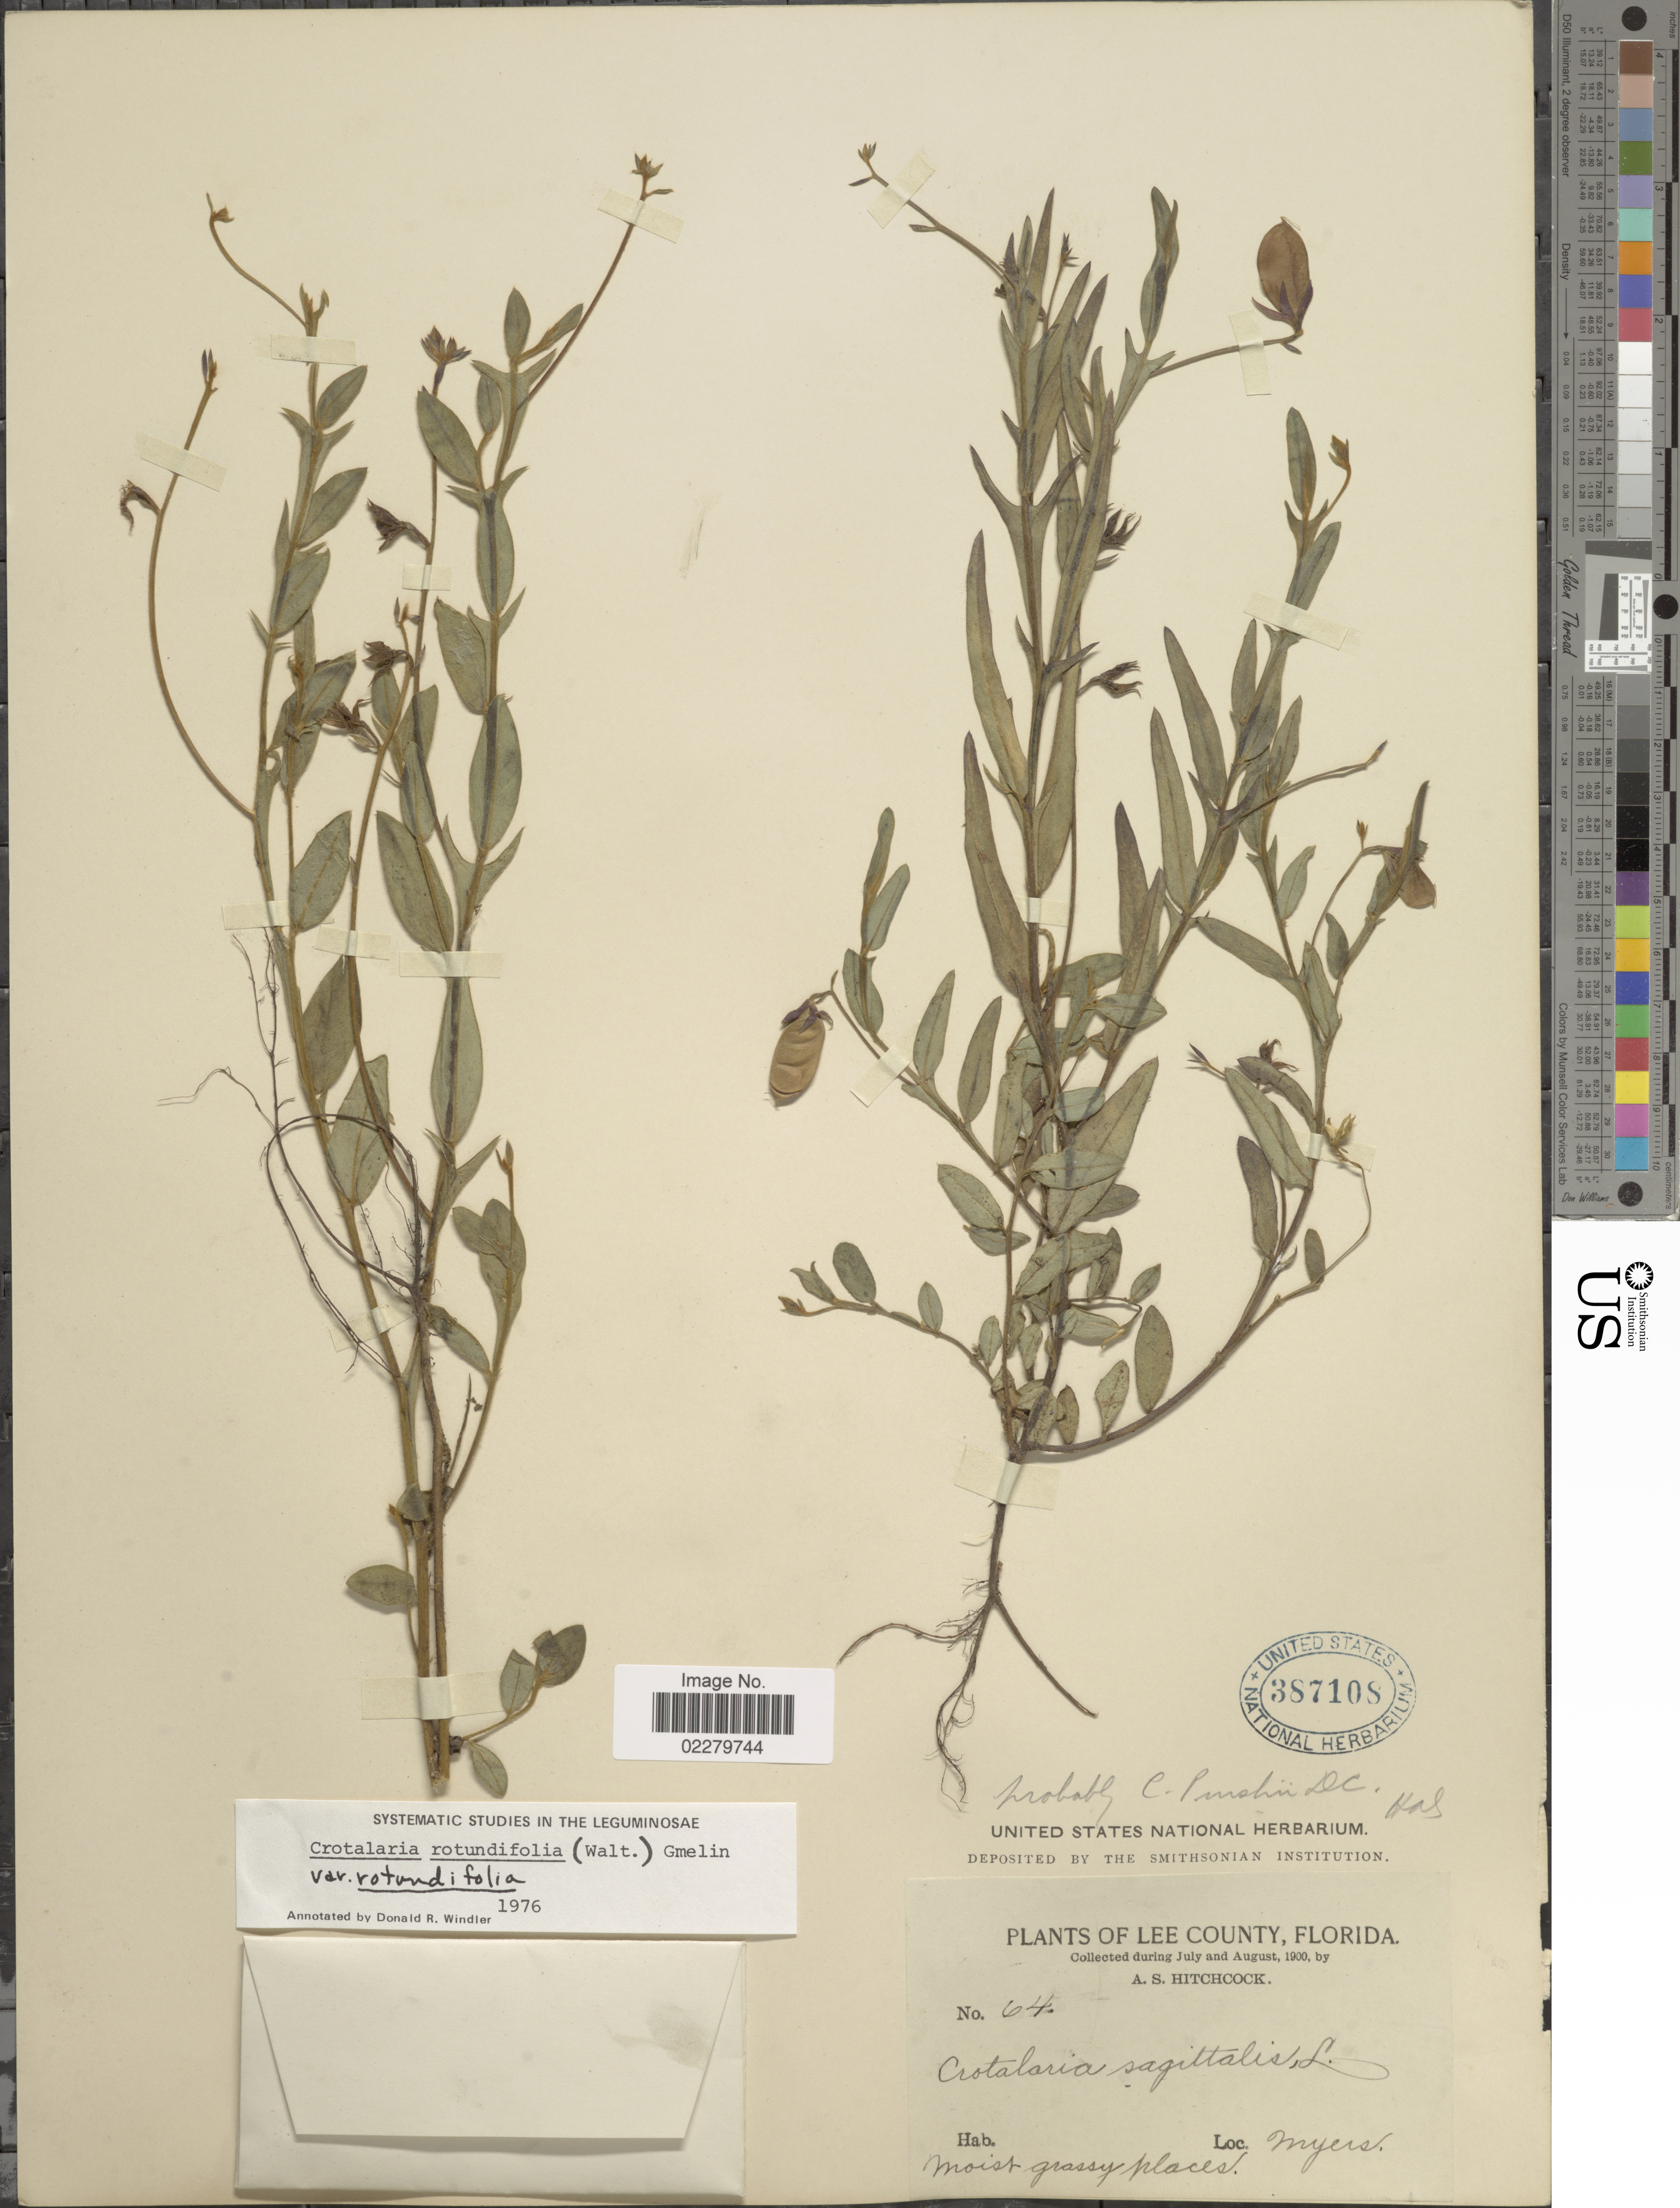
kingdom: Plantae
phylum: Tracheophyta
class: Magnoliopsida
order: Fabales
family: Fabaceae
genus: Crotalaria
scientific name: Crotalaria rotundifolia var. rotundifolia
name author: (Walter) J.F. Gmel.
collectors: A. S. Hitchcock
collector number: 64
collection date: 1900-07/1900-08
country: United States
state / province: Florida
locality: Lee County, Florida. Myers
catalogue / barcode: US 387108